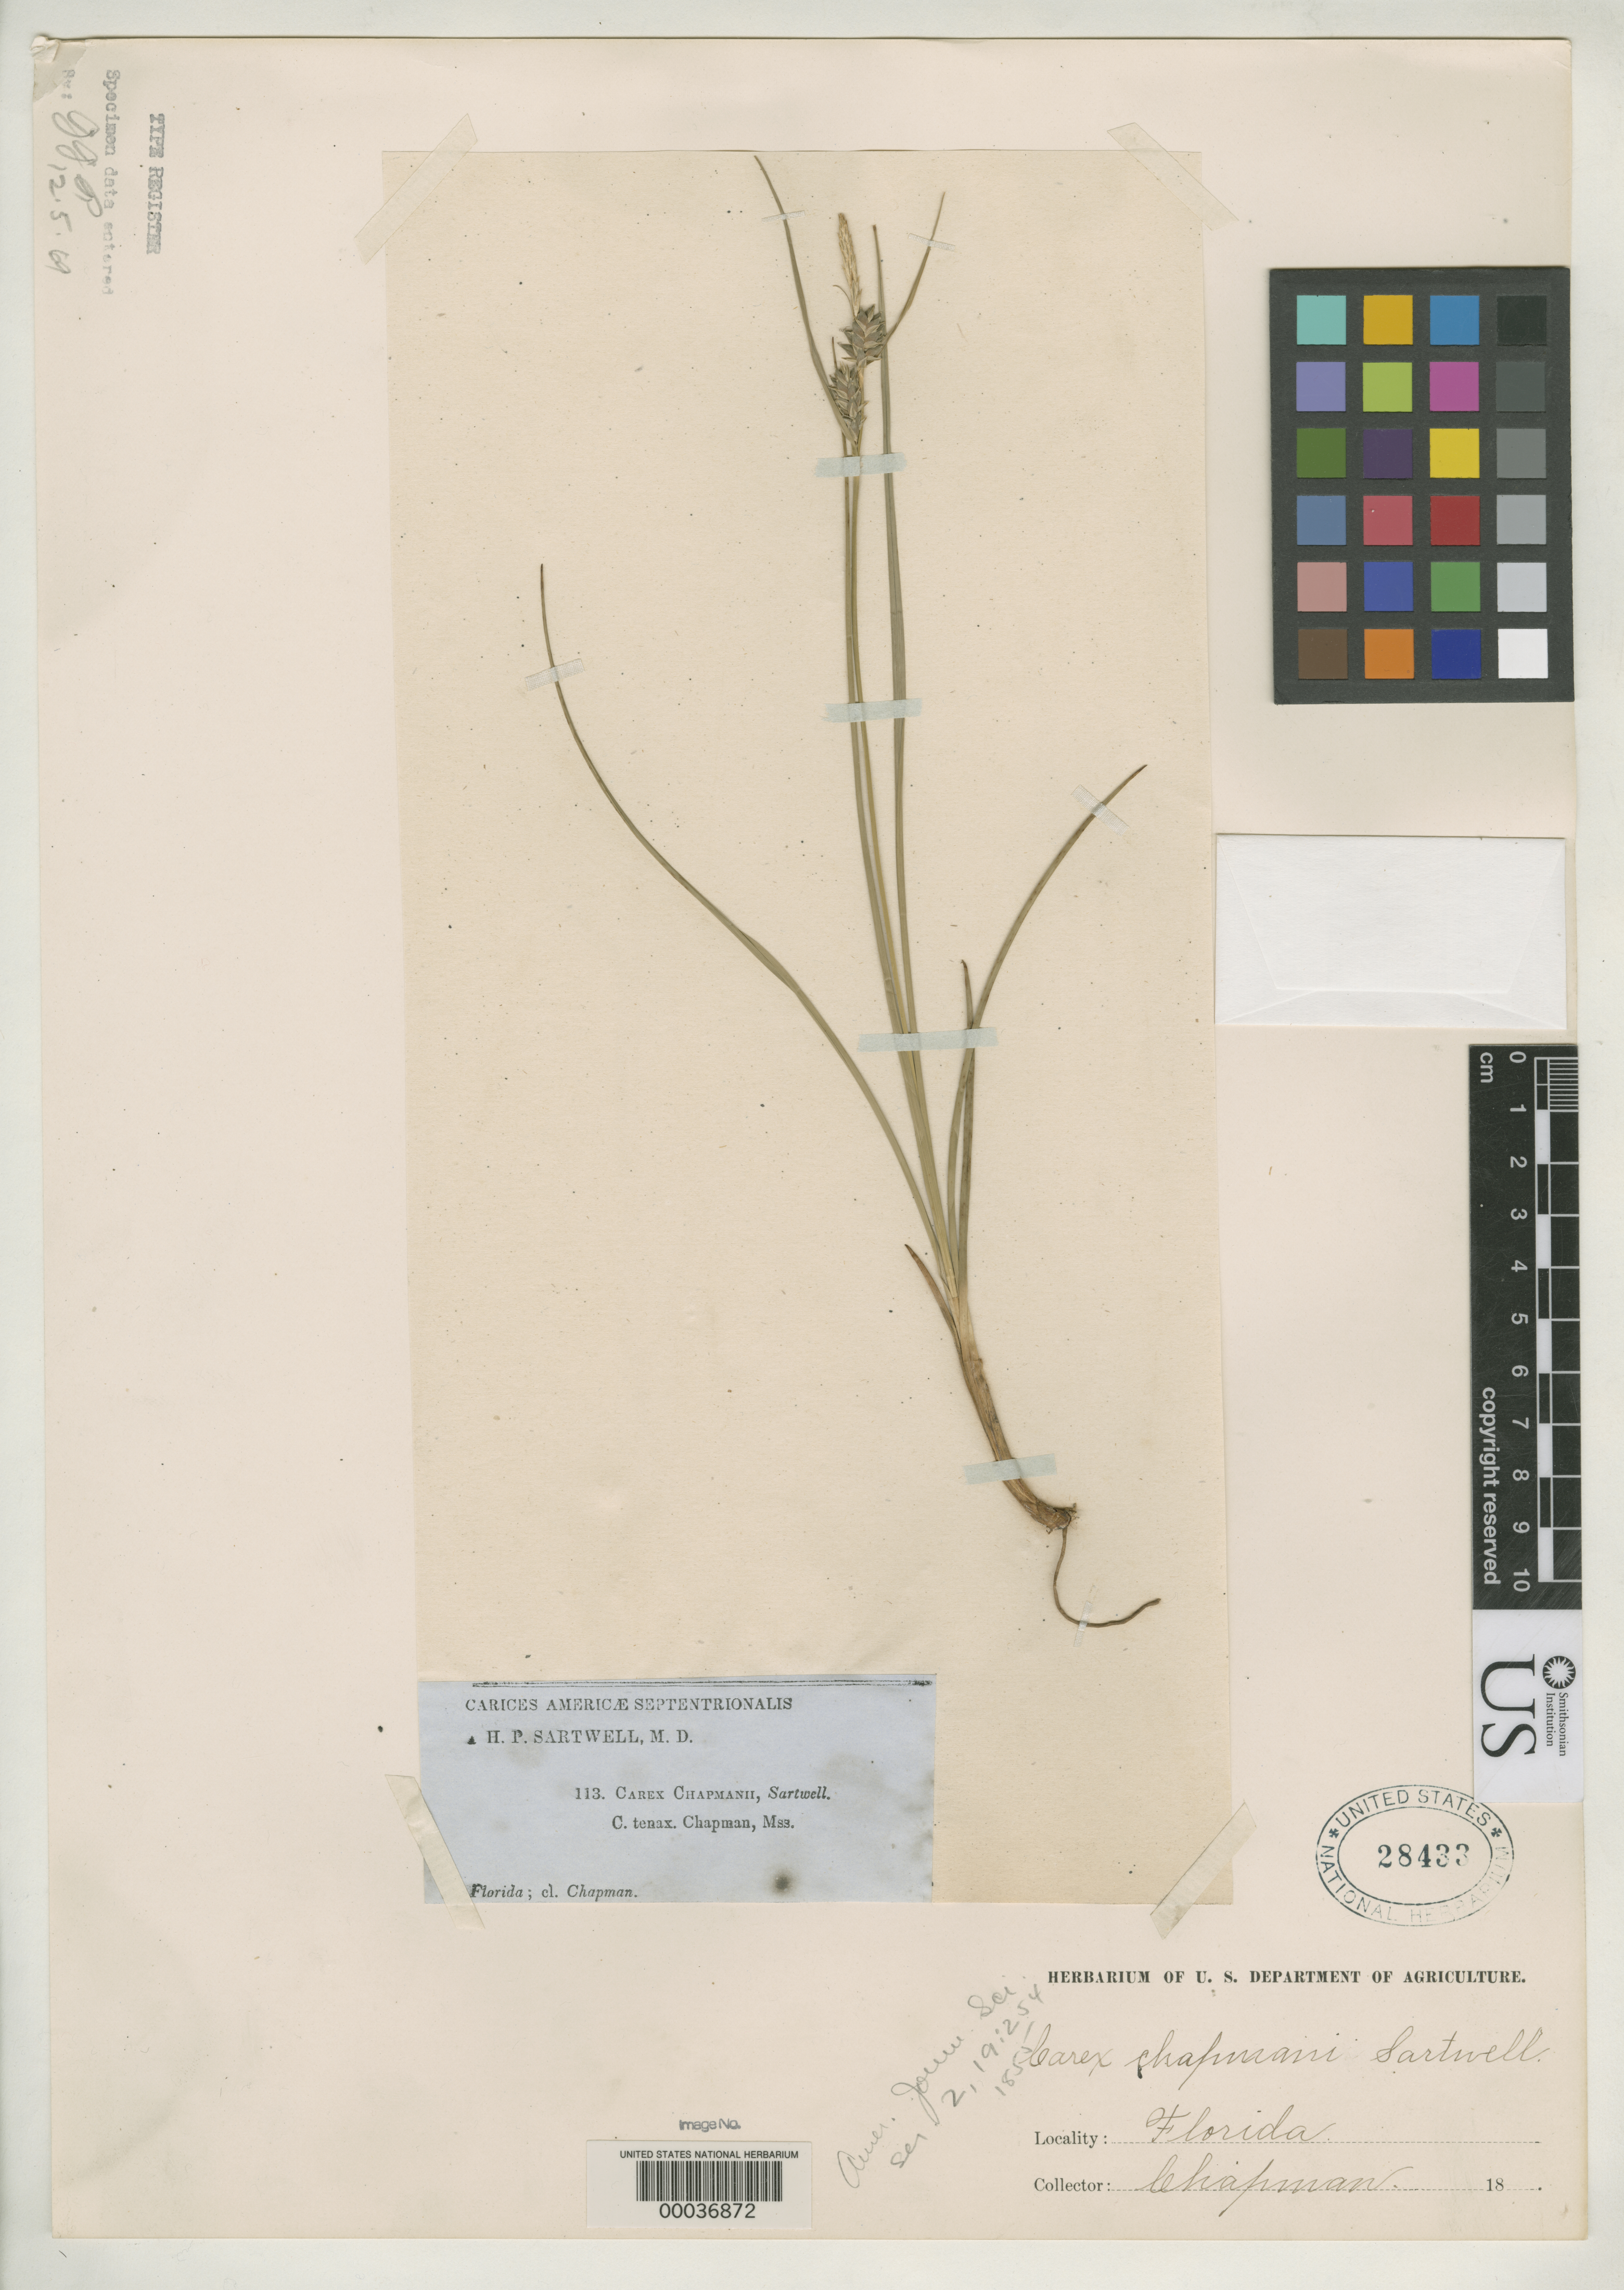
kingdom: Plantae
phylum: Tracheophyta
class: Liliopsida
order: Poales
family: Cyperaceae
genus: Carex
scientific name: Carex chapmanii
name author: Sartwell ex Dewey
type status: Isotype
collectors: A. W. Chapman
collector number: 113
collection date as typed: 18--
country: United States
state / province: Florida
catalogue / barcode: US 28433